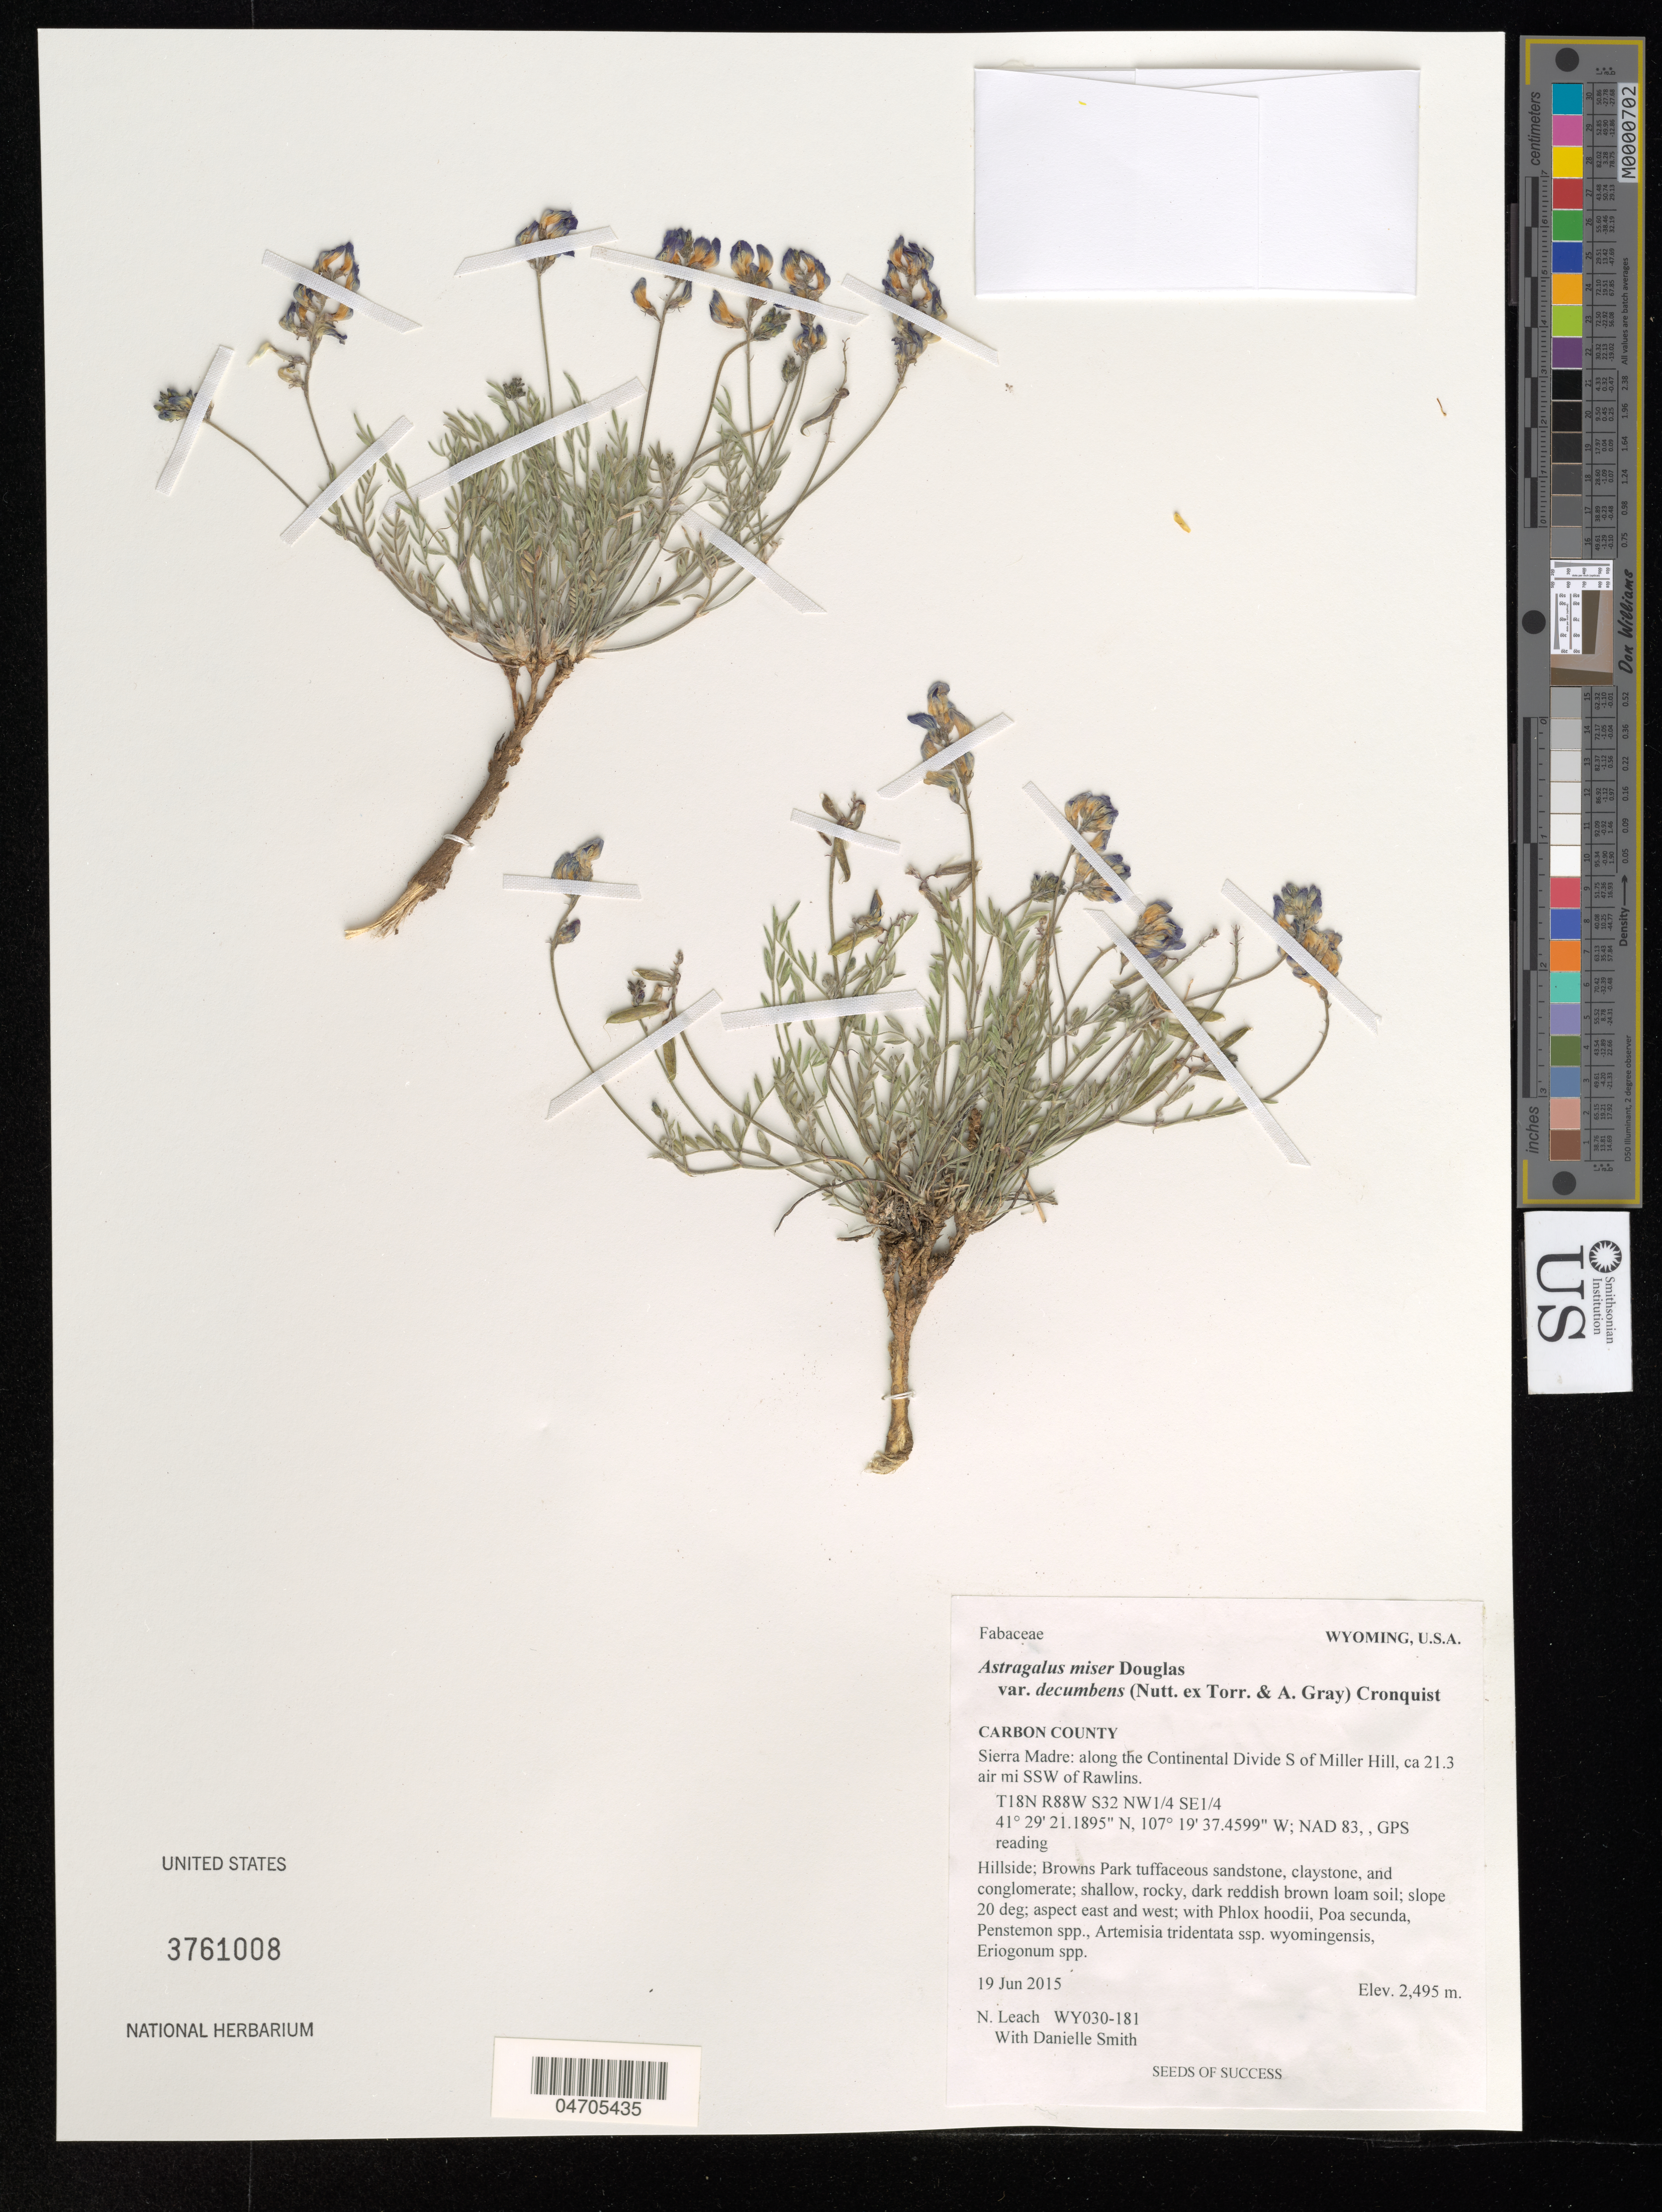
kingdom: Plantae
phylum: Tracheophyta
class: Magnoliopsida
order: Fabales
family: Fabaceae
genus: Astragalus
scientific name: Astragalus miser var. decumbens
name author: (Nutt. ex Torr. & A. Gray) Cronq.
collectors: N. Leach & D. Smith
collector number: WY030-181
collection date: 2015-06-19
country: United States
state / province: Wyoming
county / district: Carbon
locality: Carbon County. Sierra Madre: along the Continental Divide S of Miller Hill, ca 21.3 air mi SSW of Rawlins. T18N R88W S32 NW1/4 SE1/4.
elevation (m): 2495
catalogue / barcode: US 3761008